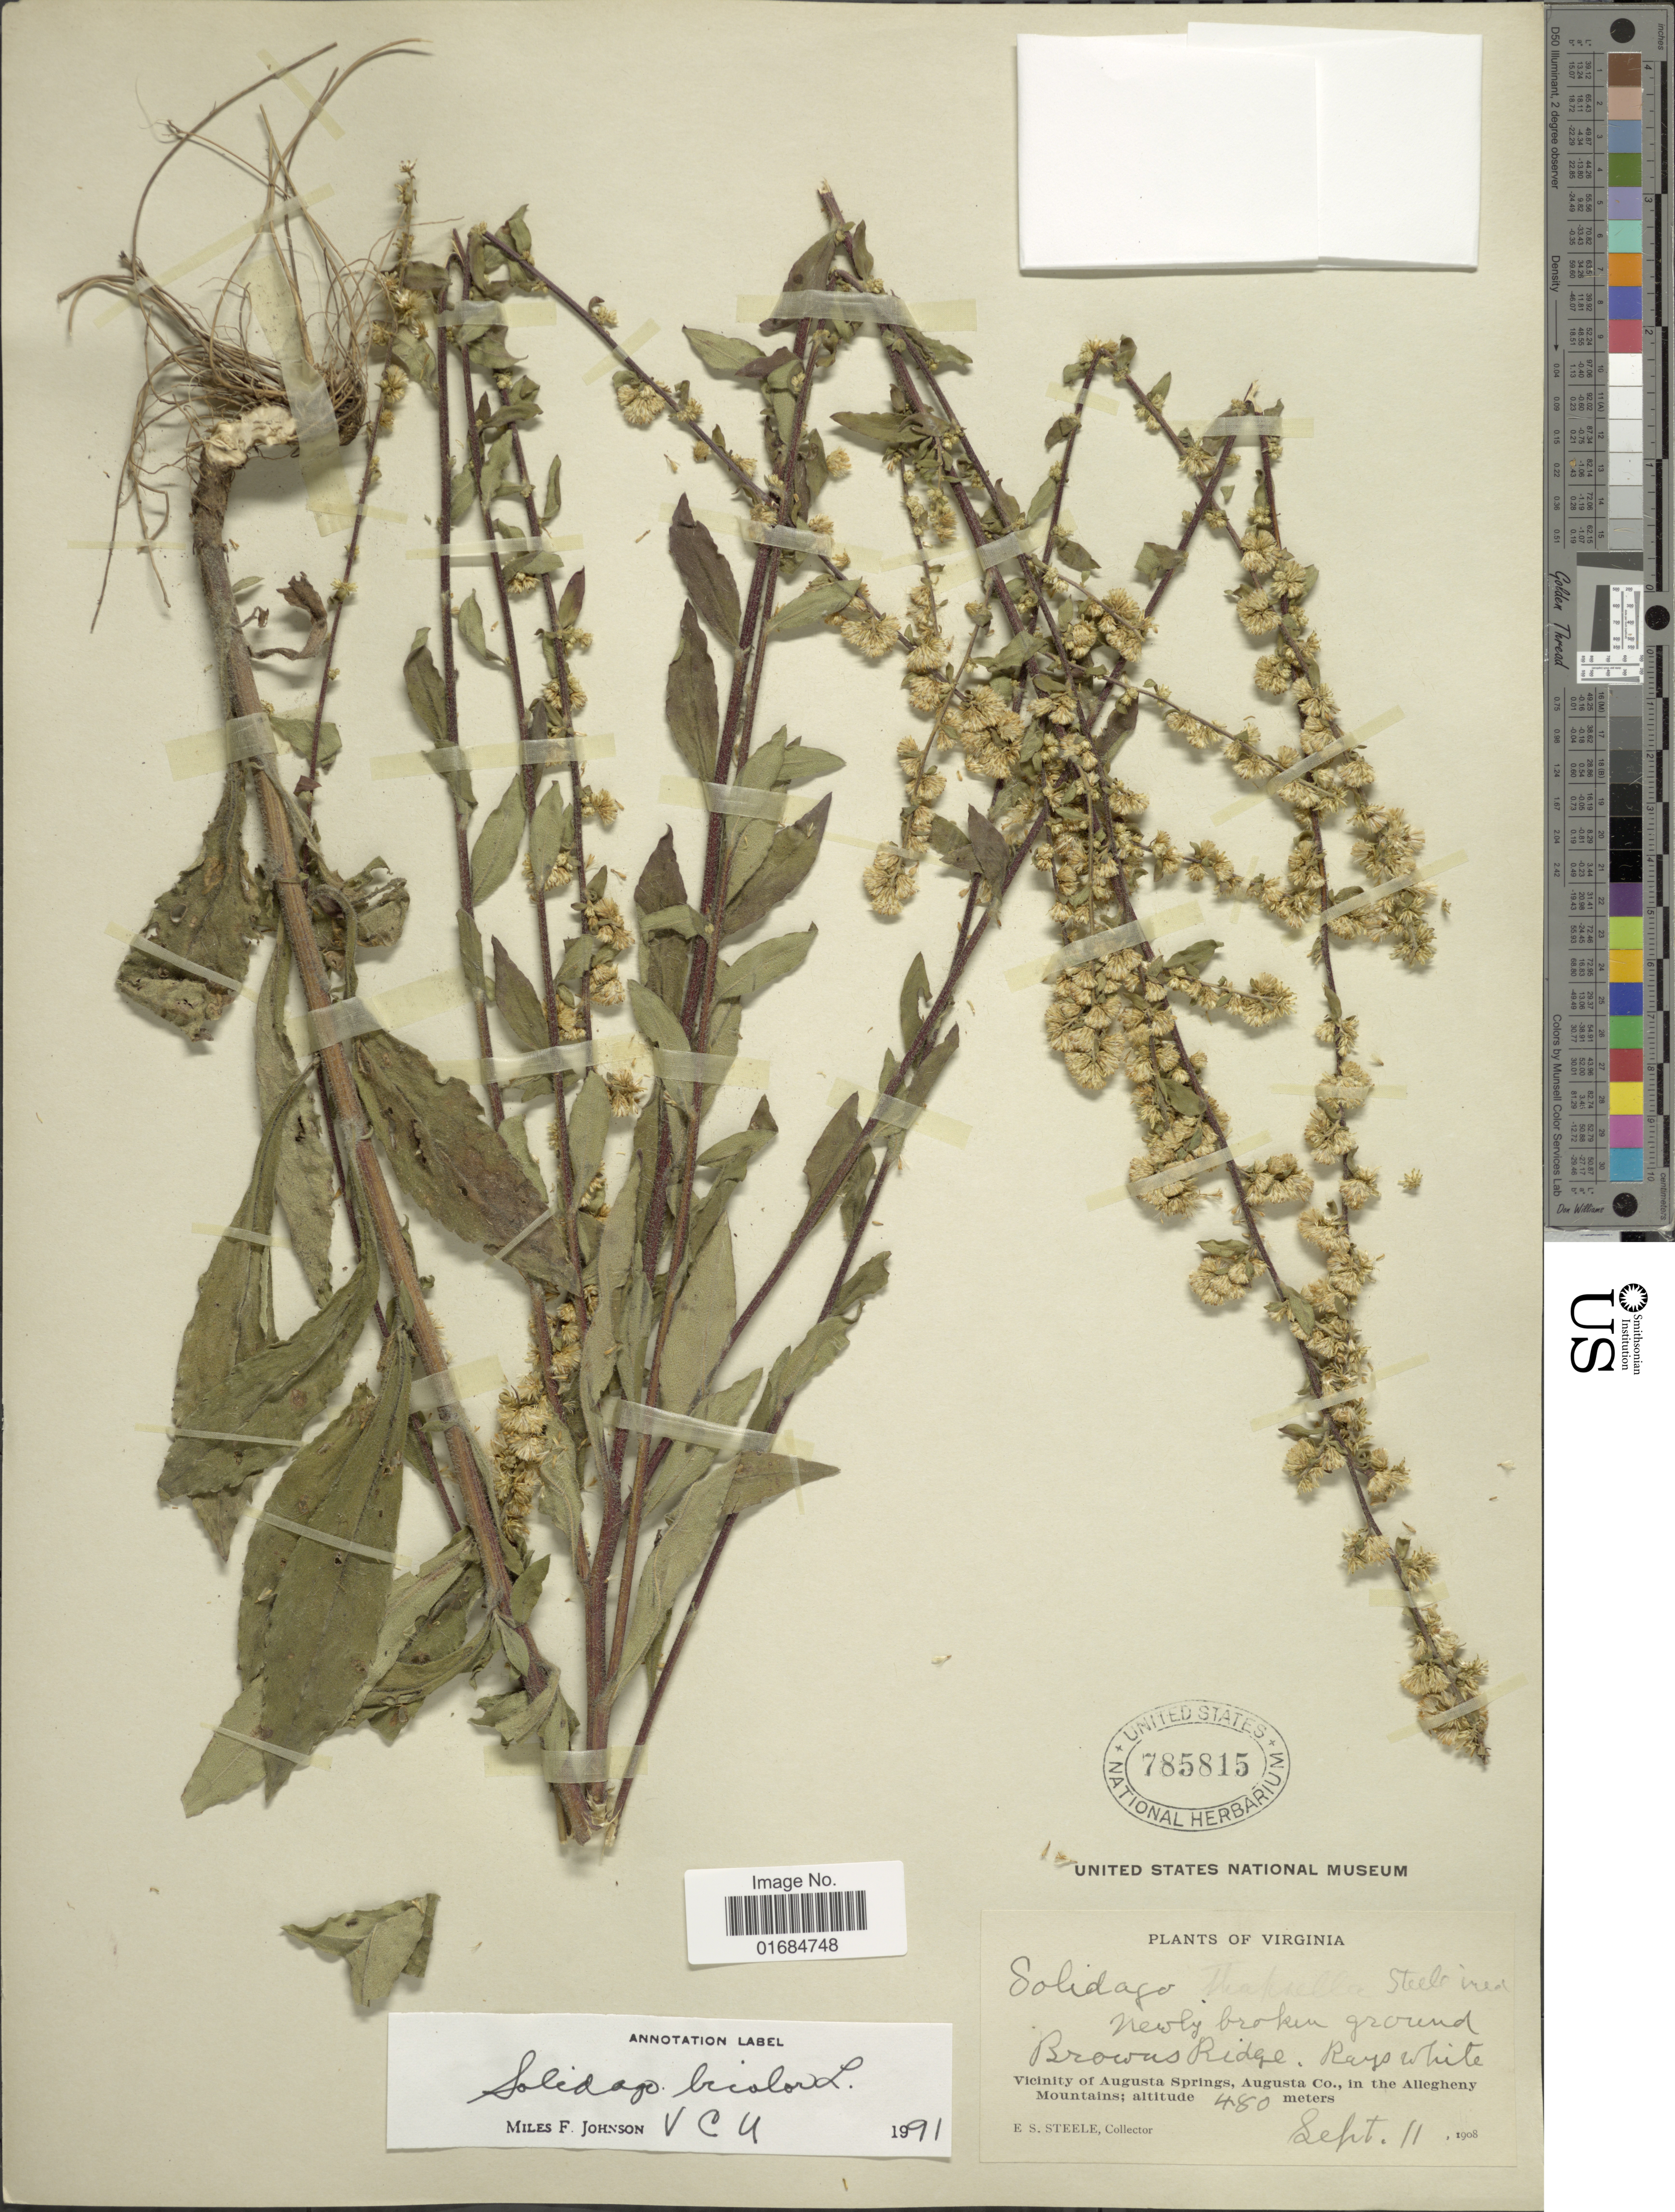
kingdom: Plantae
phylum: Tracheophyta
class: Magnoliopsida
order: Asterales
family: Asteraceae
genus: Solidago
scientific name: Solidago bicolor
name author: L.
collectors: E. Steele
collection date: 1908-09-11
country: United States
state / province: Virginia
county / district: Augusta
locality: Browns Ridge. Vicinity of Augusta Springs, Augusta Co., in the Allegeny Mountains.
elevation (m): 480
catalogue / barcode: US 785815